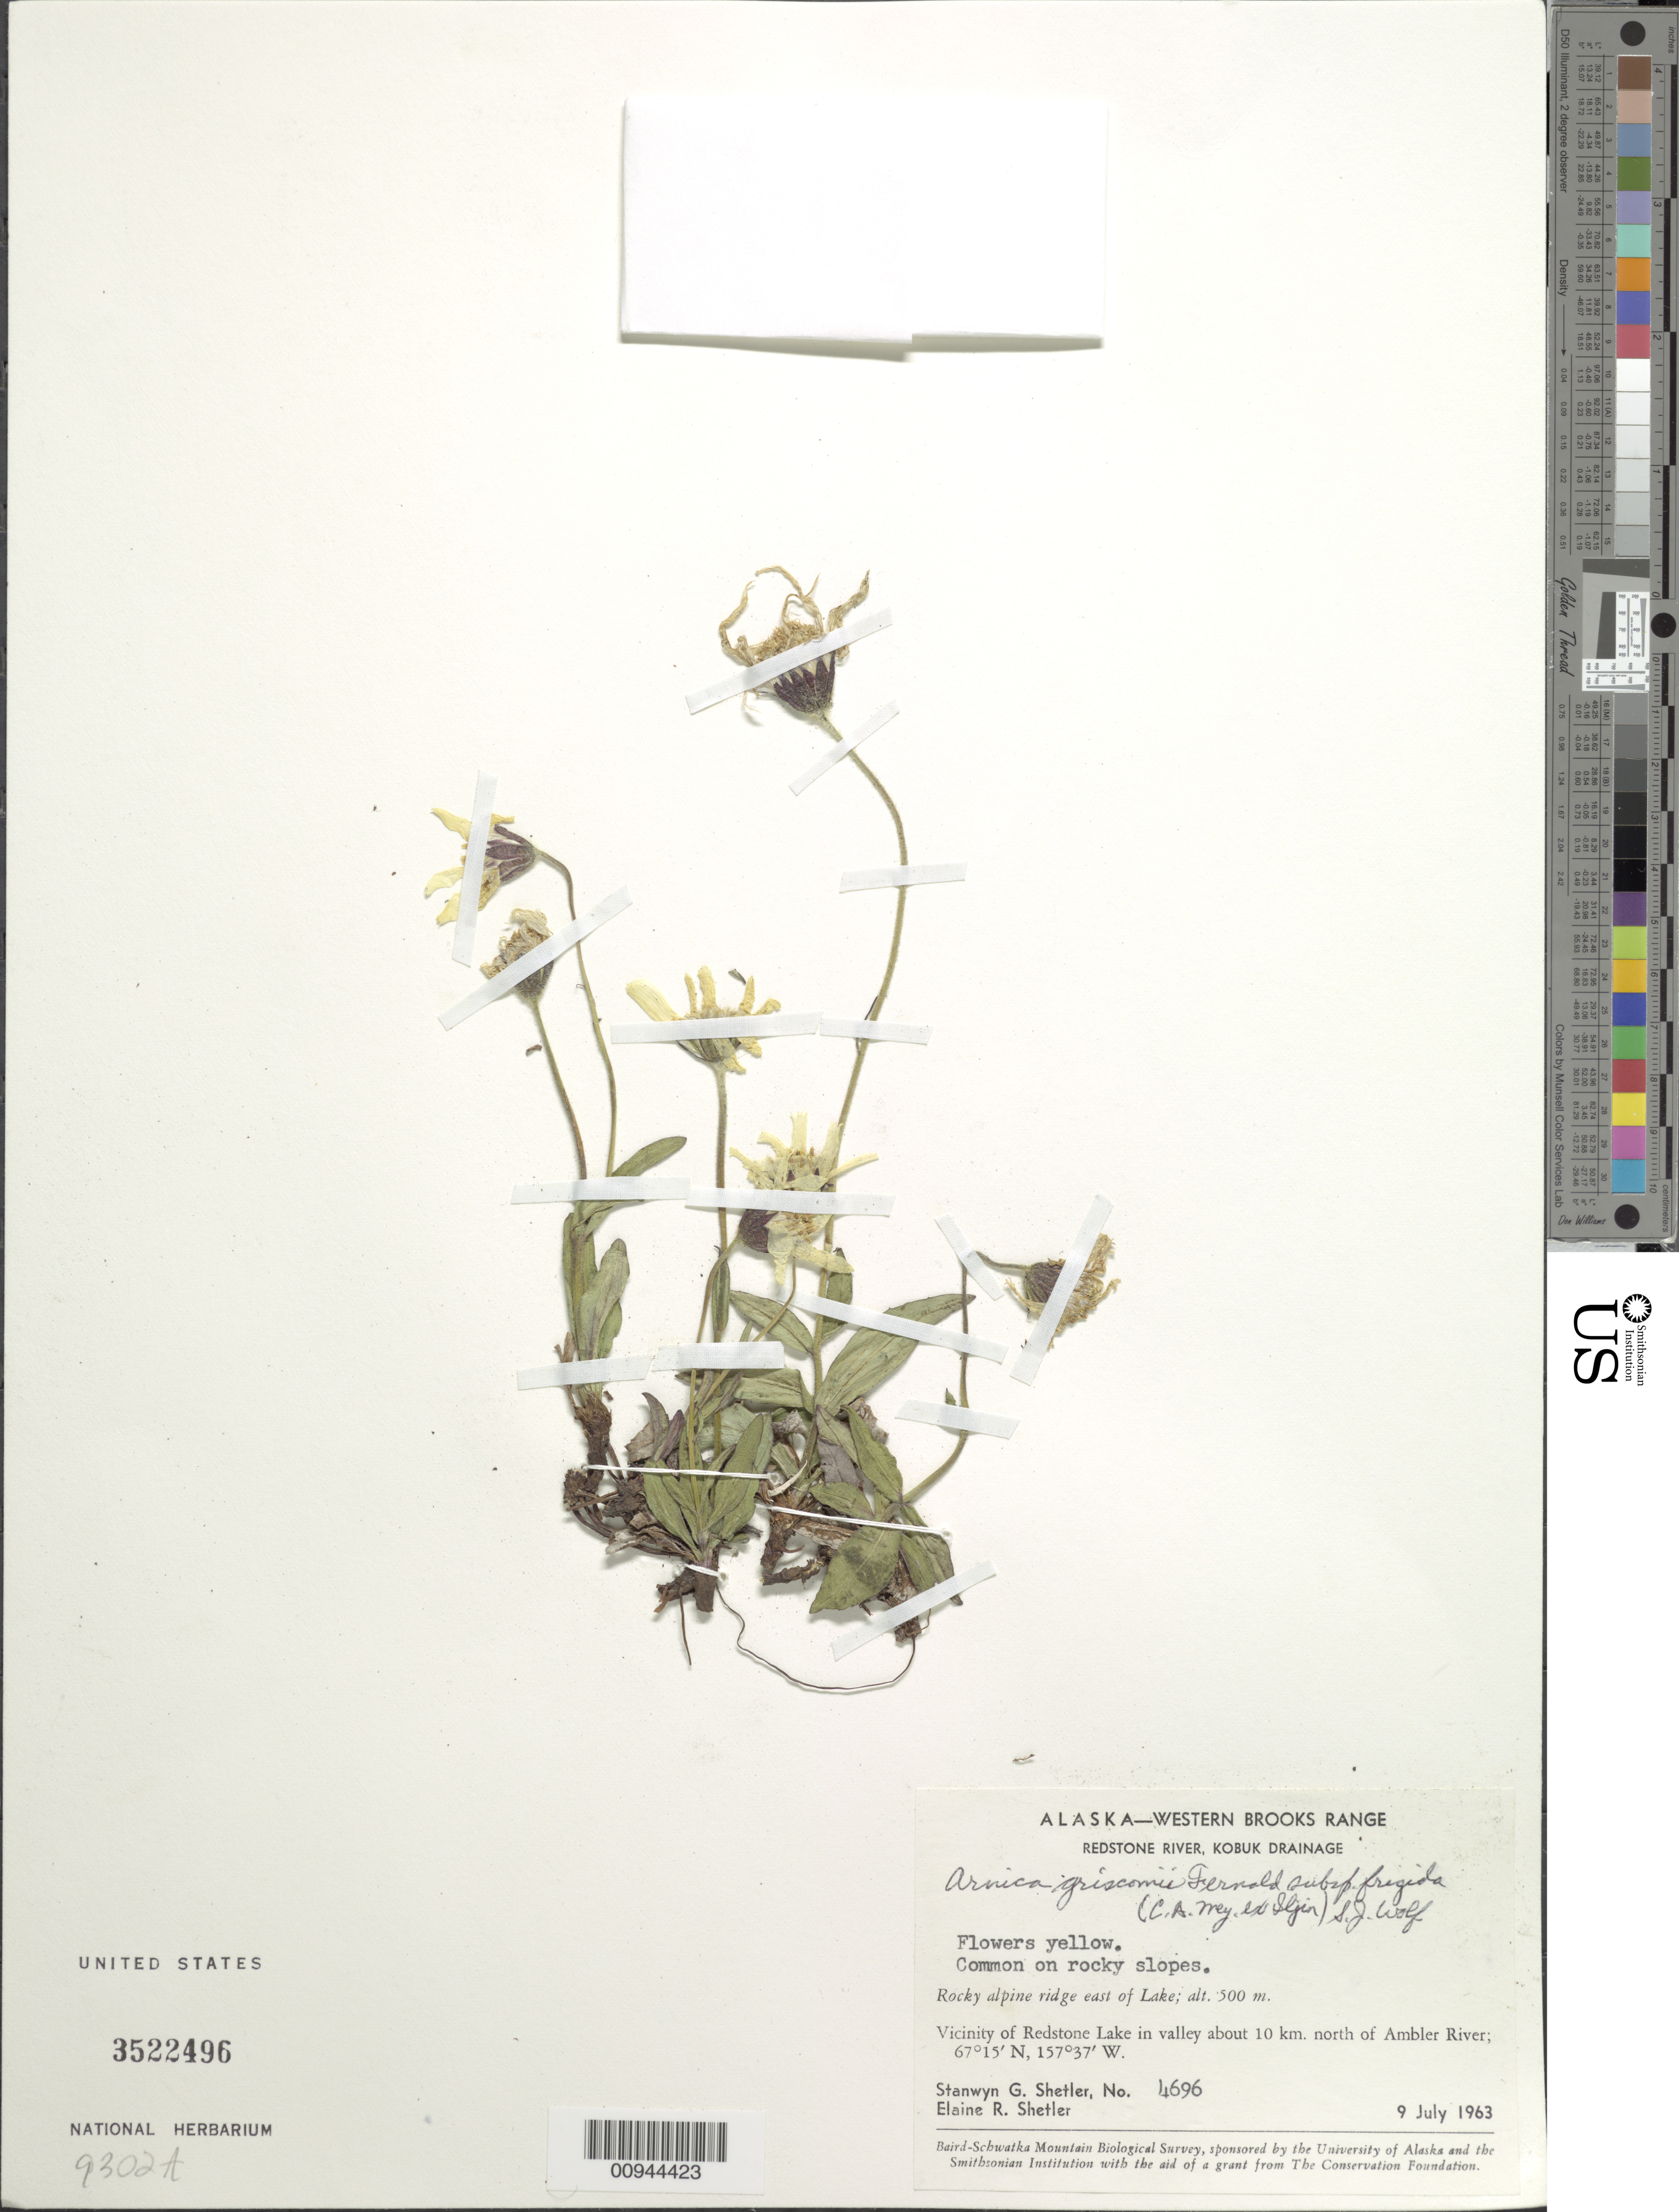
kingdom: Plantae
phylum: Tracheophyta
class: Magnoliopsida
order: Asterales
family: Asteraceae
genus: Arnica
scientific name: Arnica gracilis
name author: Rydb.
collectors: S. Shetler & E. R. Shetler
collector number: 4696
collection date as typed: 09 Jul 1963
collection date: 1963-07-09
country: United States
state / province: Alaska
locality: Vicinity of Redstone Lake in valley about 10 km. north of Ambler River. Western Brooks Range, Redstone River, Kobuk Drainage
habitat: Rocky alpine ridge east of Lake.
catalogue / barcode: US 3522496